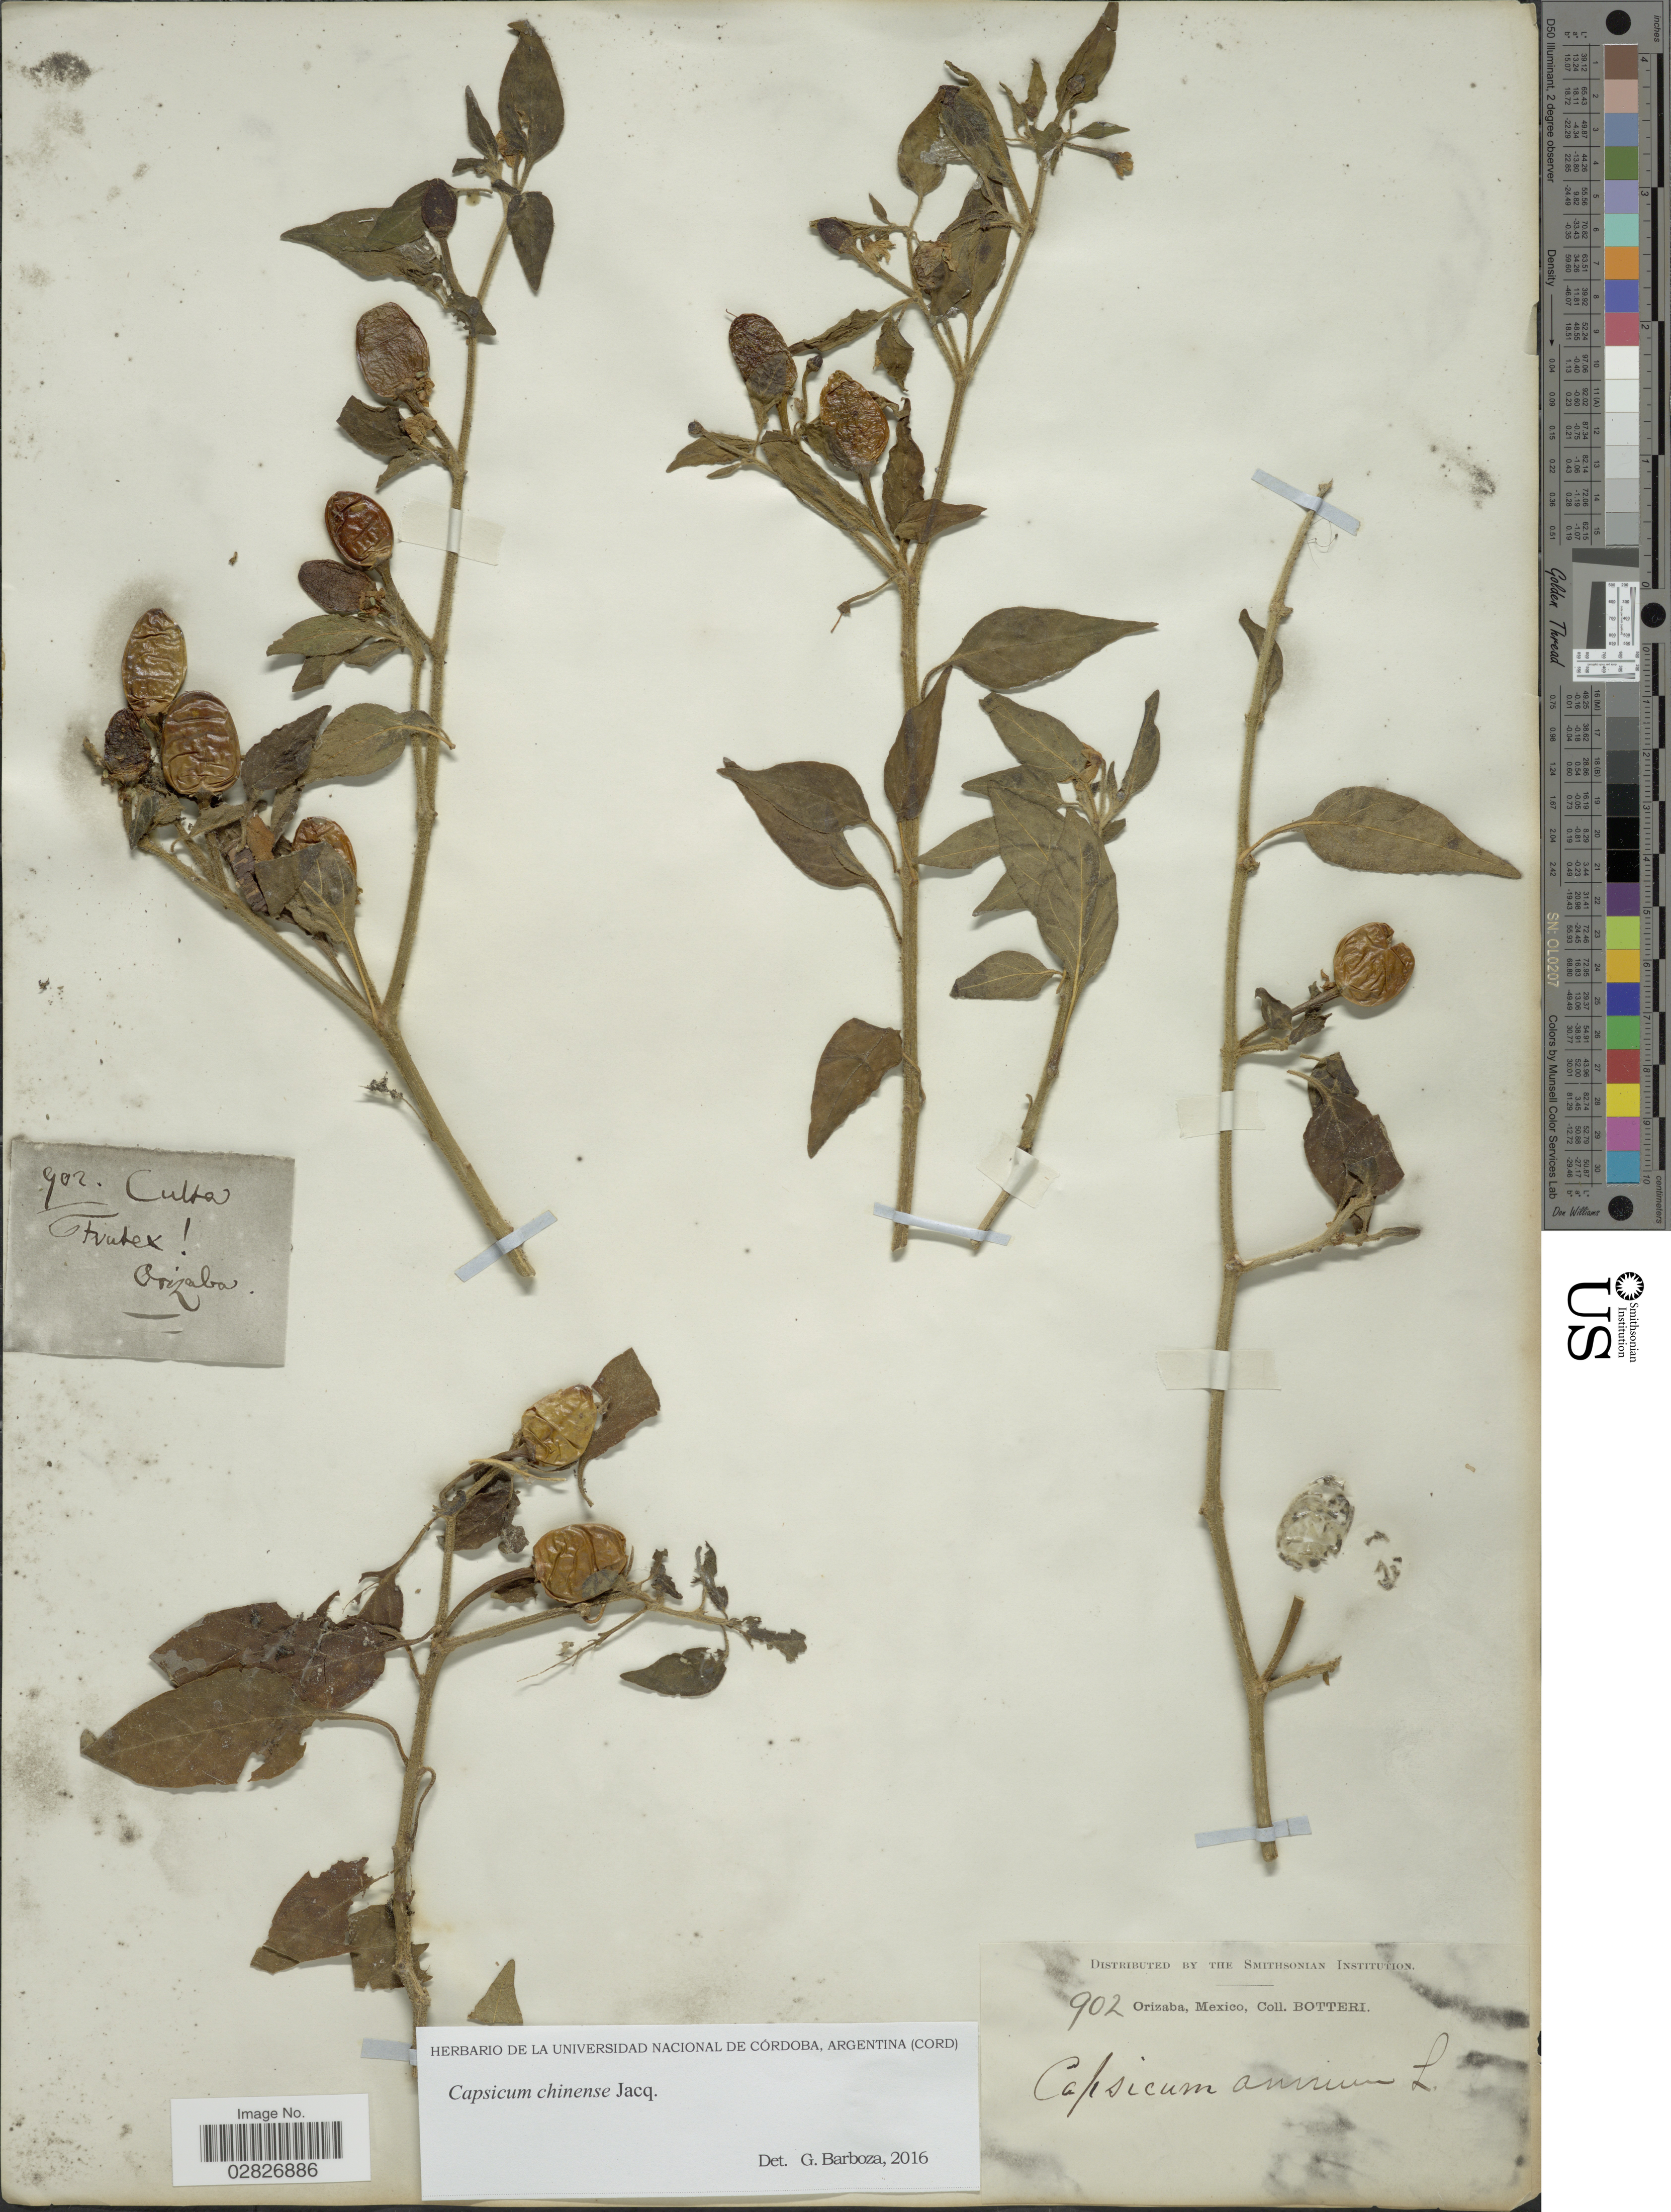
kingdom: Plantae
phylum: Tracheophyta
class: Magnoliopsida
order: Solanales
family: Solanaceae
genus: Capsicum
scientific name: Capsicum chinense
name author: Jacq.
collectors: -. Botteri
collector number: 902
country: Mexico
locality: Orizaba.